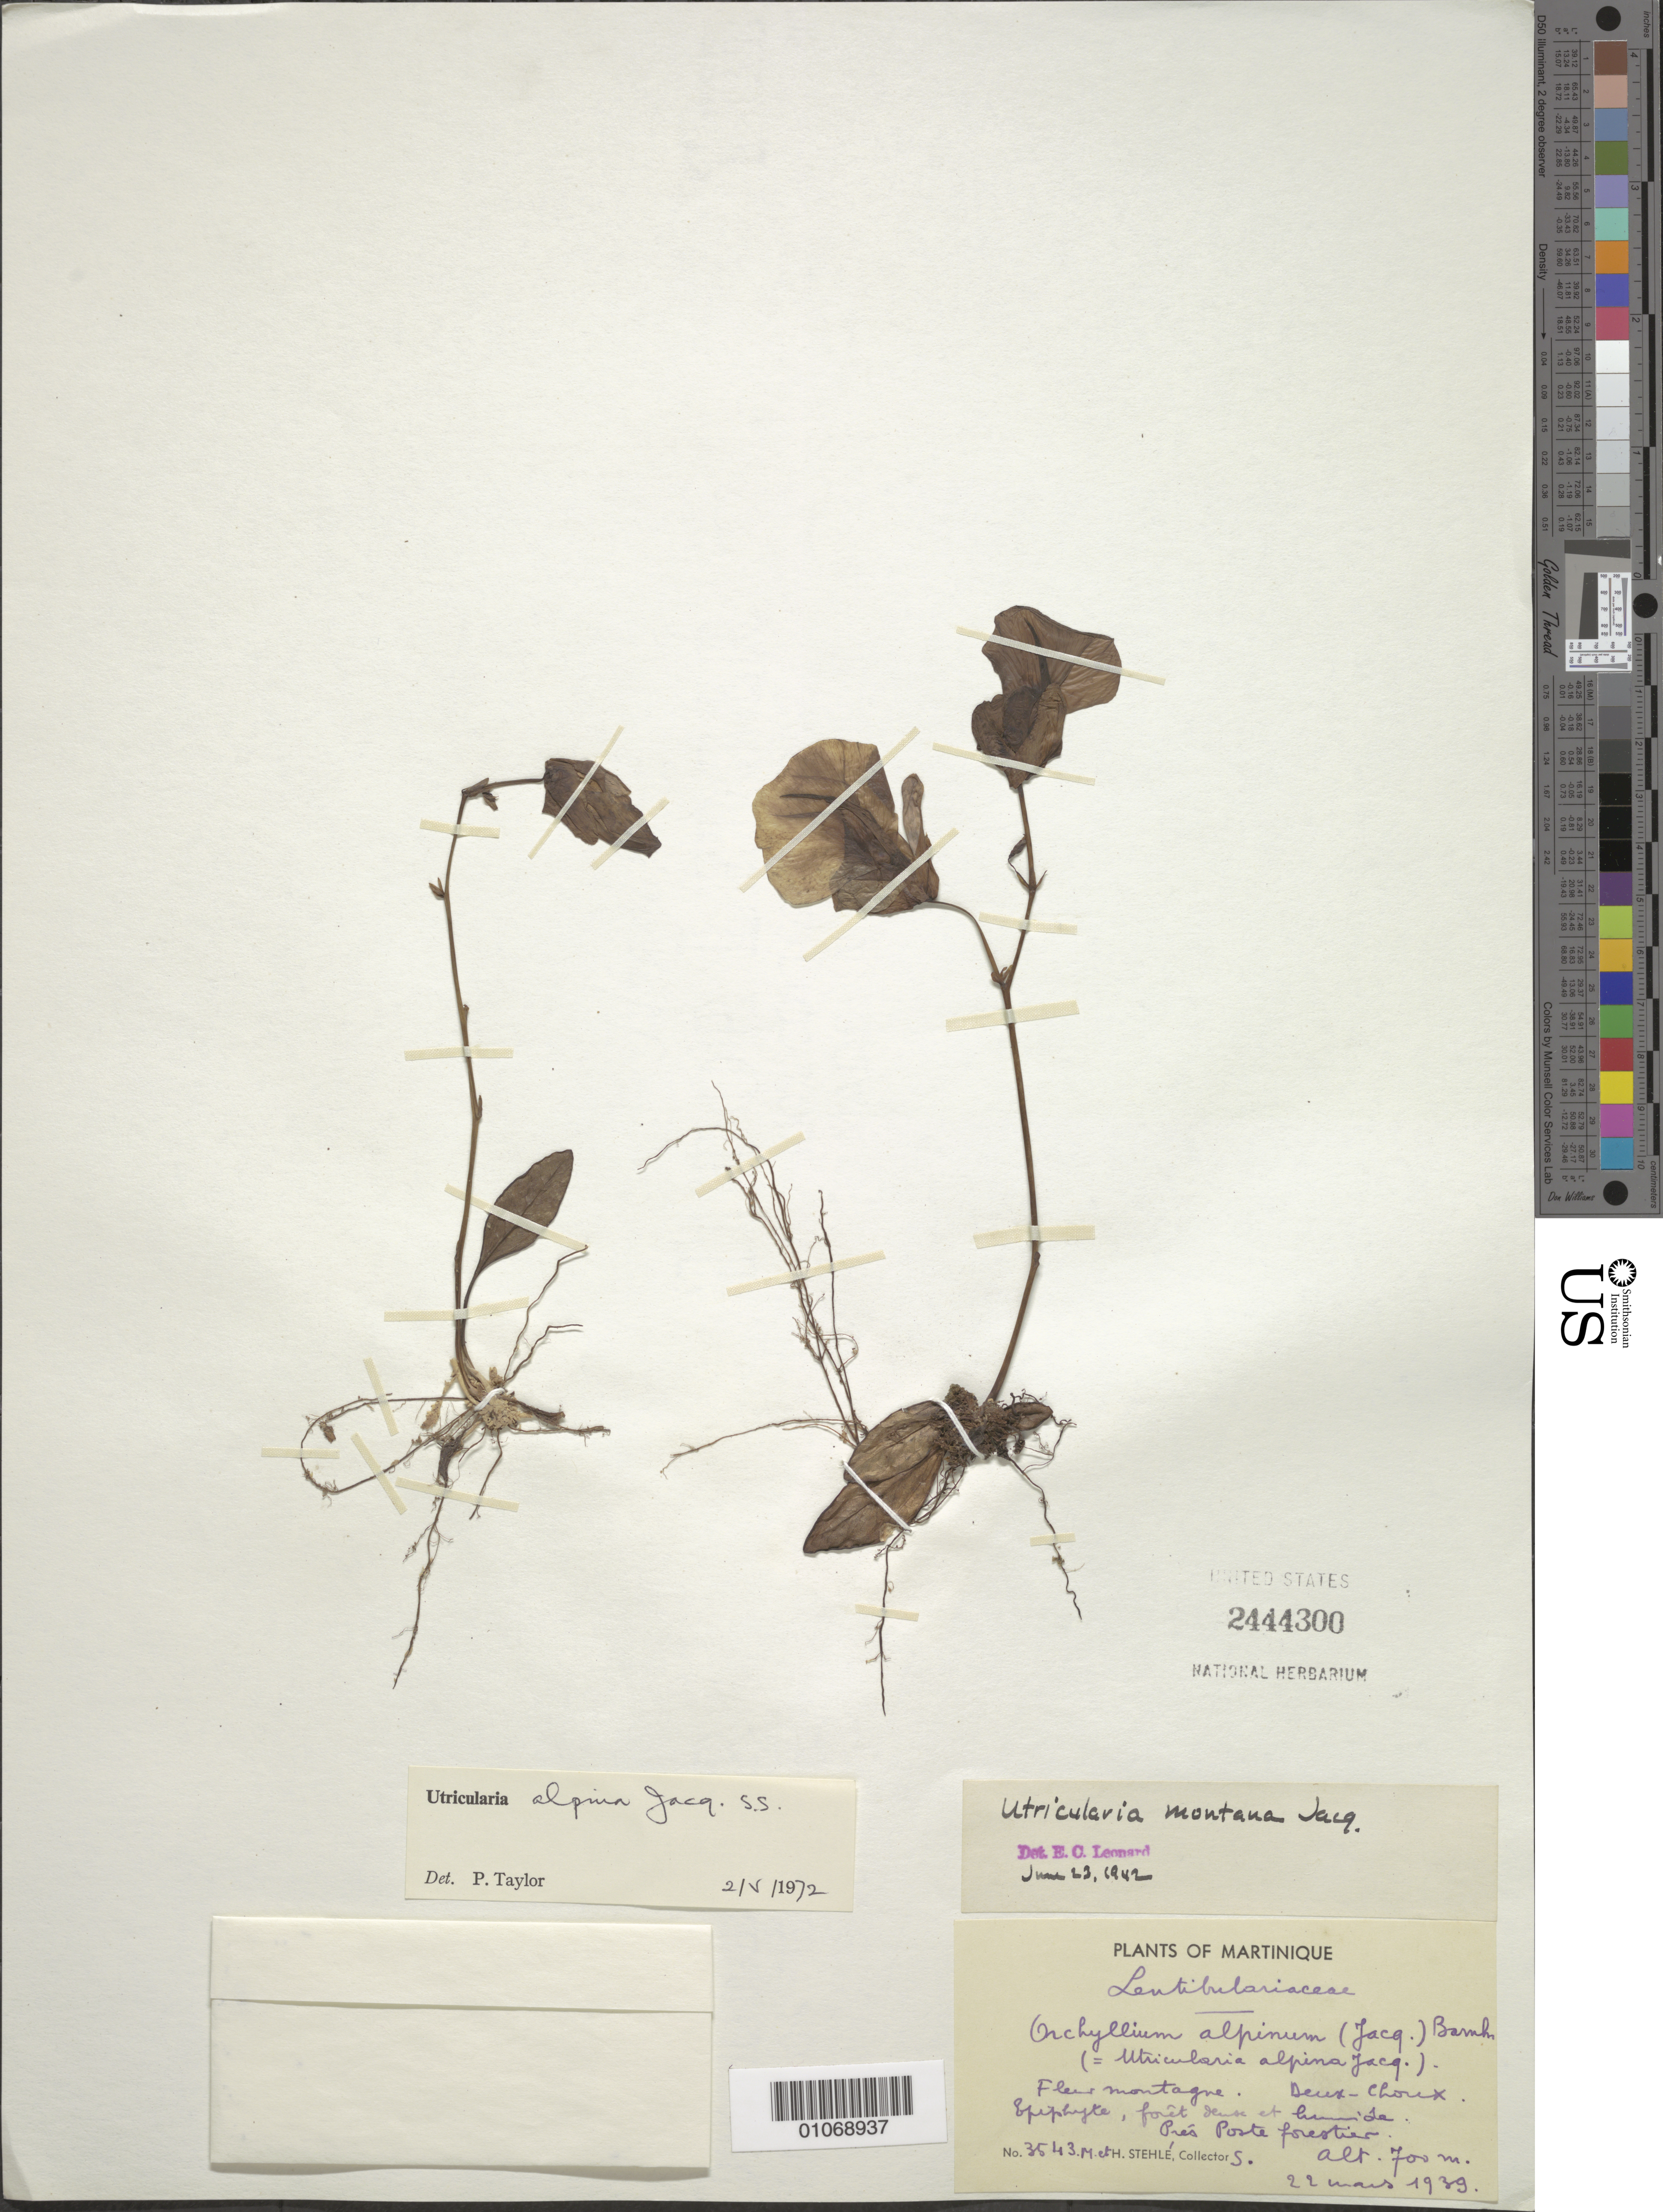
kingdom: Plantae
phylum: Tracheophyta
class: Magnoliopsida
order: Lamiales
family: Lentibulariaceae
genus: Utricularia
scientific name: Utricularia alpina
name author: Jacq.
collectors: H. Stehlé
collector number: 3543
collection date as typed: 21 Mar 1939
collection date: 1939-03-21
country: Martinique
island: Martinique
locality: Deux-Chorex. Dense wet forest. Flower Mountain, Pres Ranger Station.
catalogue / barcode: US 2444300